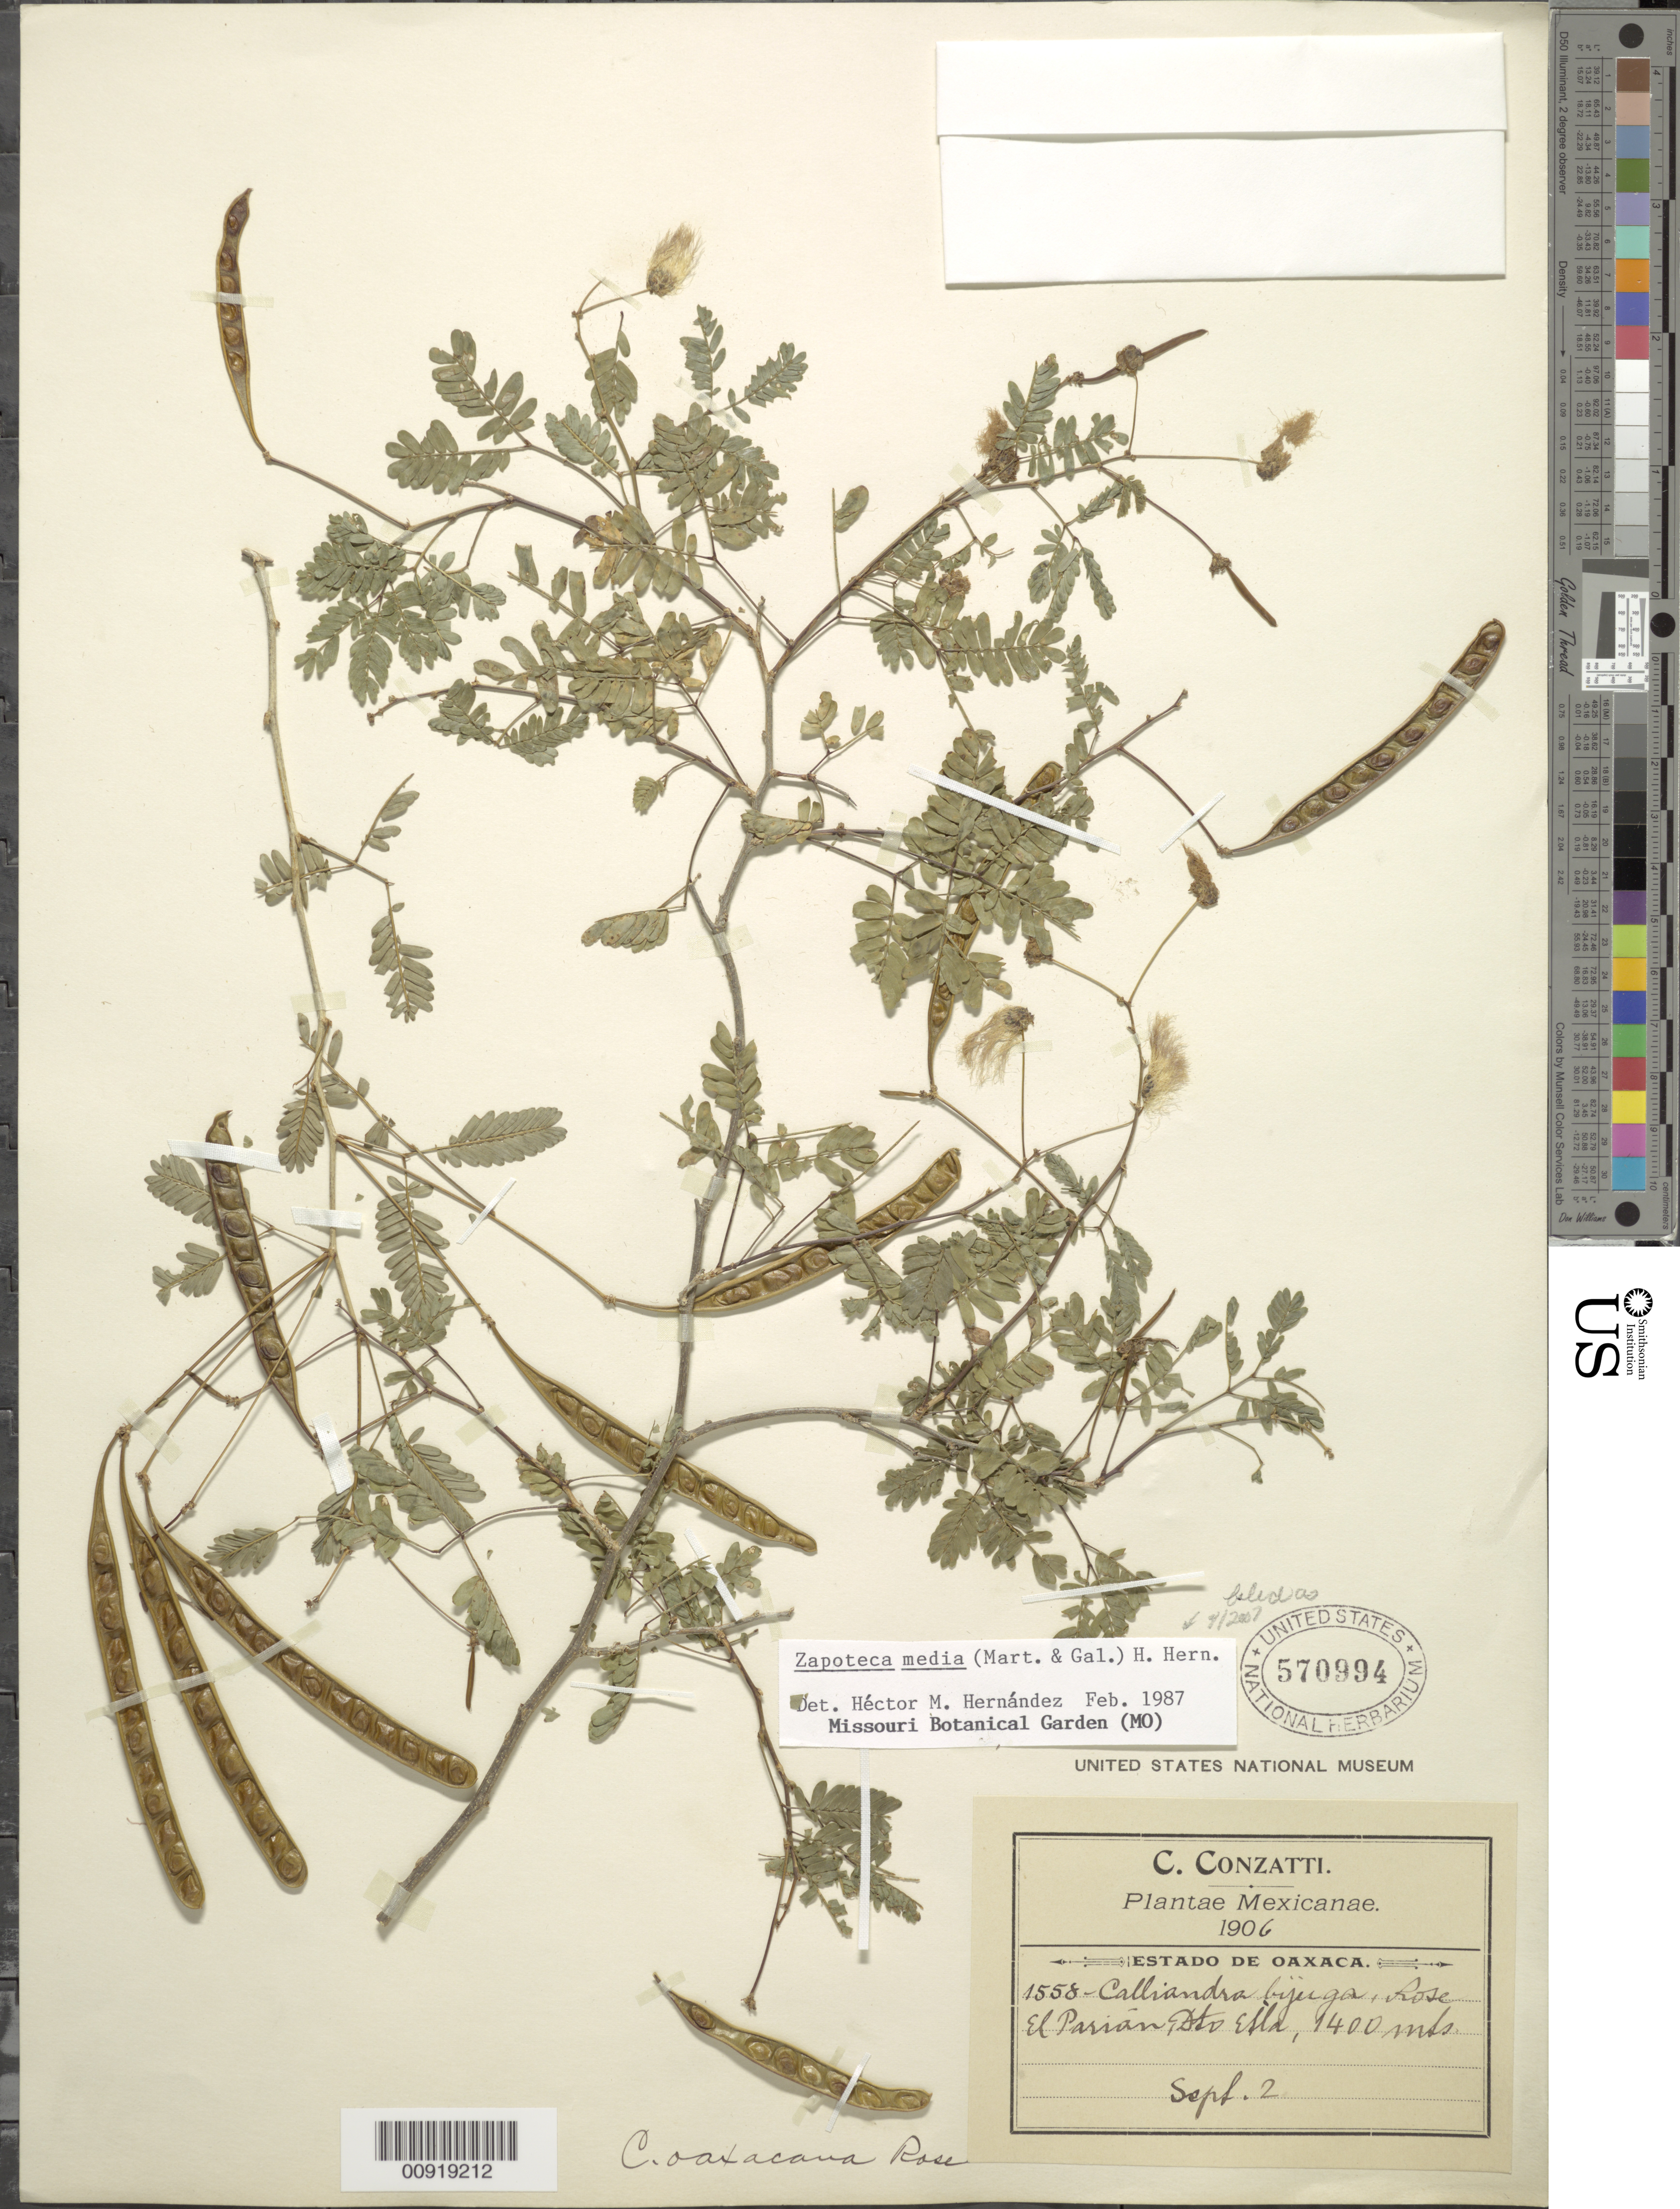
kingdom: Plantae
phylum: Tracheophyta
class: Magnoliopsida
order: Fabales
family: Fabaceae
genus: Zapoteca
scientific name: Zapoteca media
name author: (M. Martens & Galeotti) H.M. Hern.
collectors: C. Conzatti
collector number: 1558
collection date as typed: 02 Sep 1906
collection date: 1906-09-02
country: Mexico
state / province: Oaxaca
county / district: Etla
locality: El Parián, Dto. Etla, Oaxaca.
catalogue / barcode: US 570994